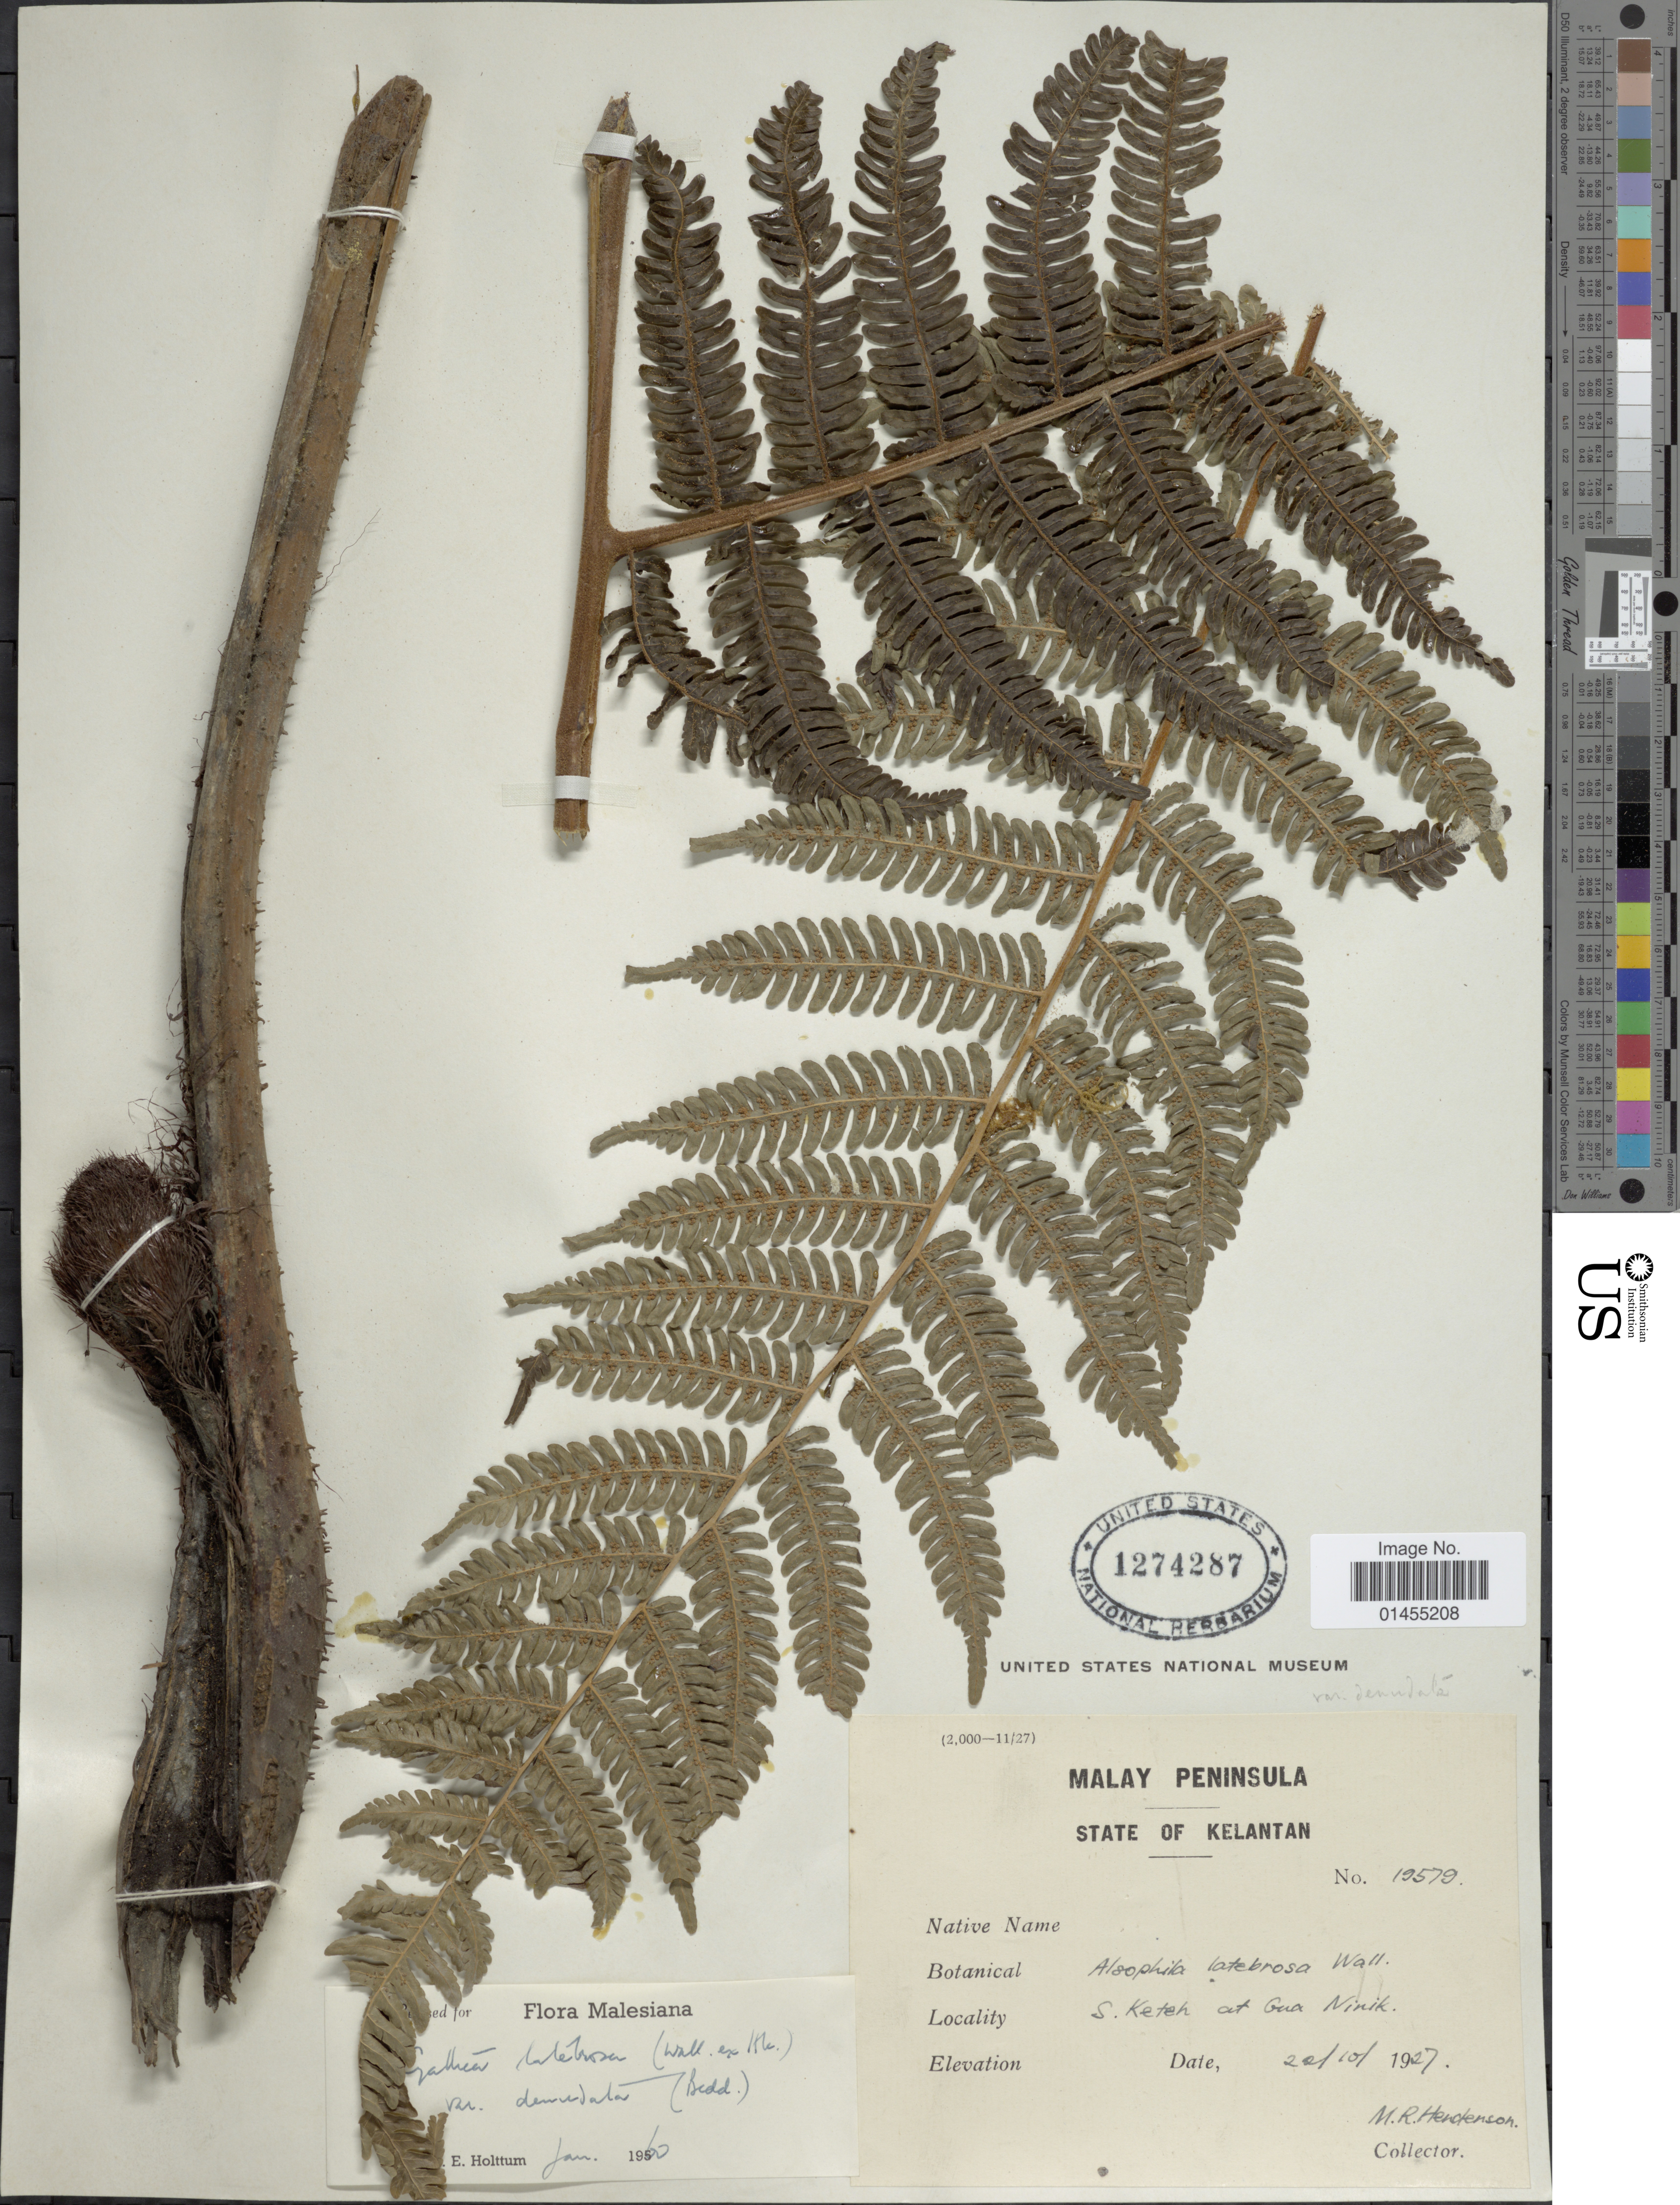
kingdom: Plantae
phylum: Tracheophyta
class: Polypodiopsida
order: Cyatheales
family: Cyatheaceae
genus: Alsophila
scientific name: Alsophila borneensis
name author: (Copel.) R.M. Tryon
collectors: M. Henderson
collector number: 19579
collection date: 1927-10-22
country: Malaysia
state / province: Kelantan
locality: Malay Peninsula, S. Keteh at Gua Ninik.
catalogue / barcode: US 1274287